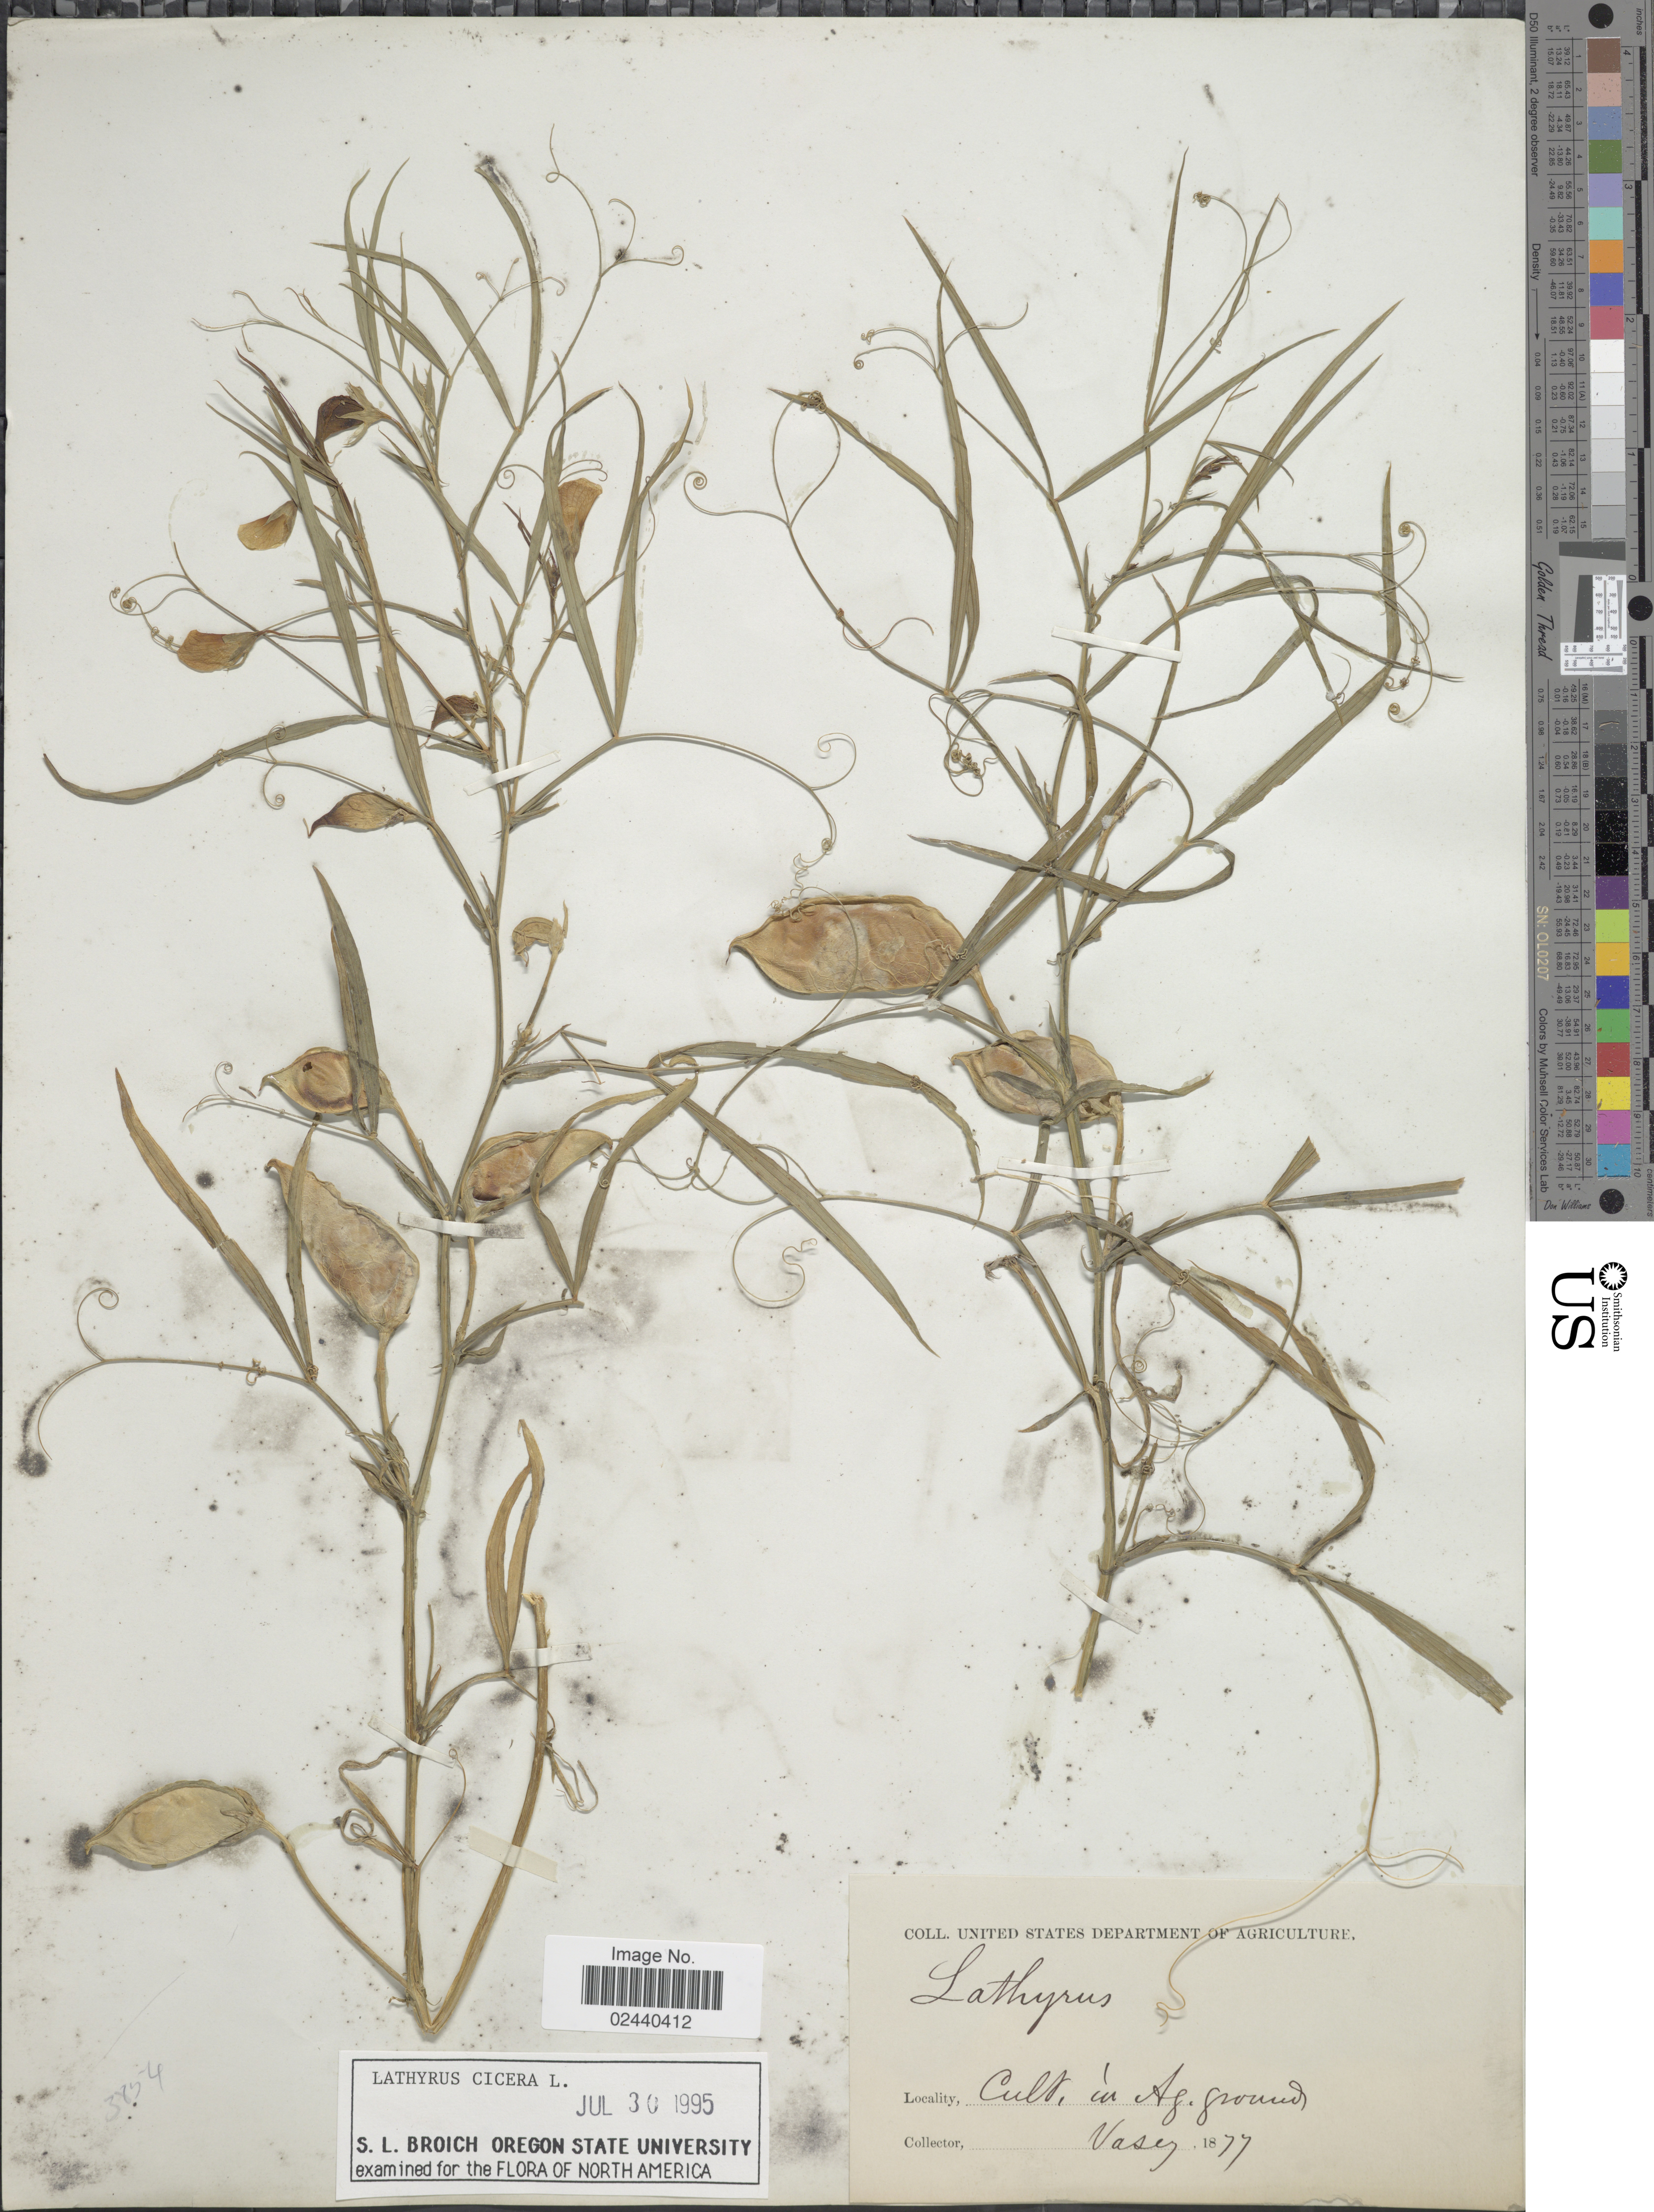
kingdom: Plantae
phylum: Tracheophyta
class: Magnoliopsida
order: Fabales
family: Fabaceae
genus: Lathyrus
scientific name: Lathyrus sp.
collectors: Vasey, --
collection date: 1887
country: United States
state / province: District of Columbia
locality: Cult. in Ag. grounds. [U.S. Department of Agriculture]